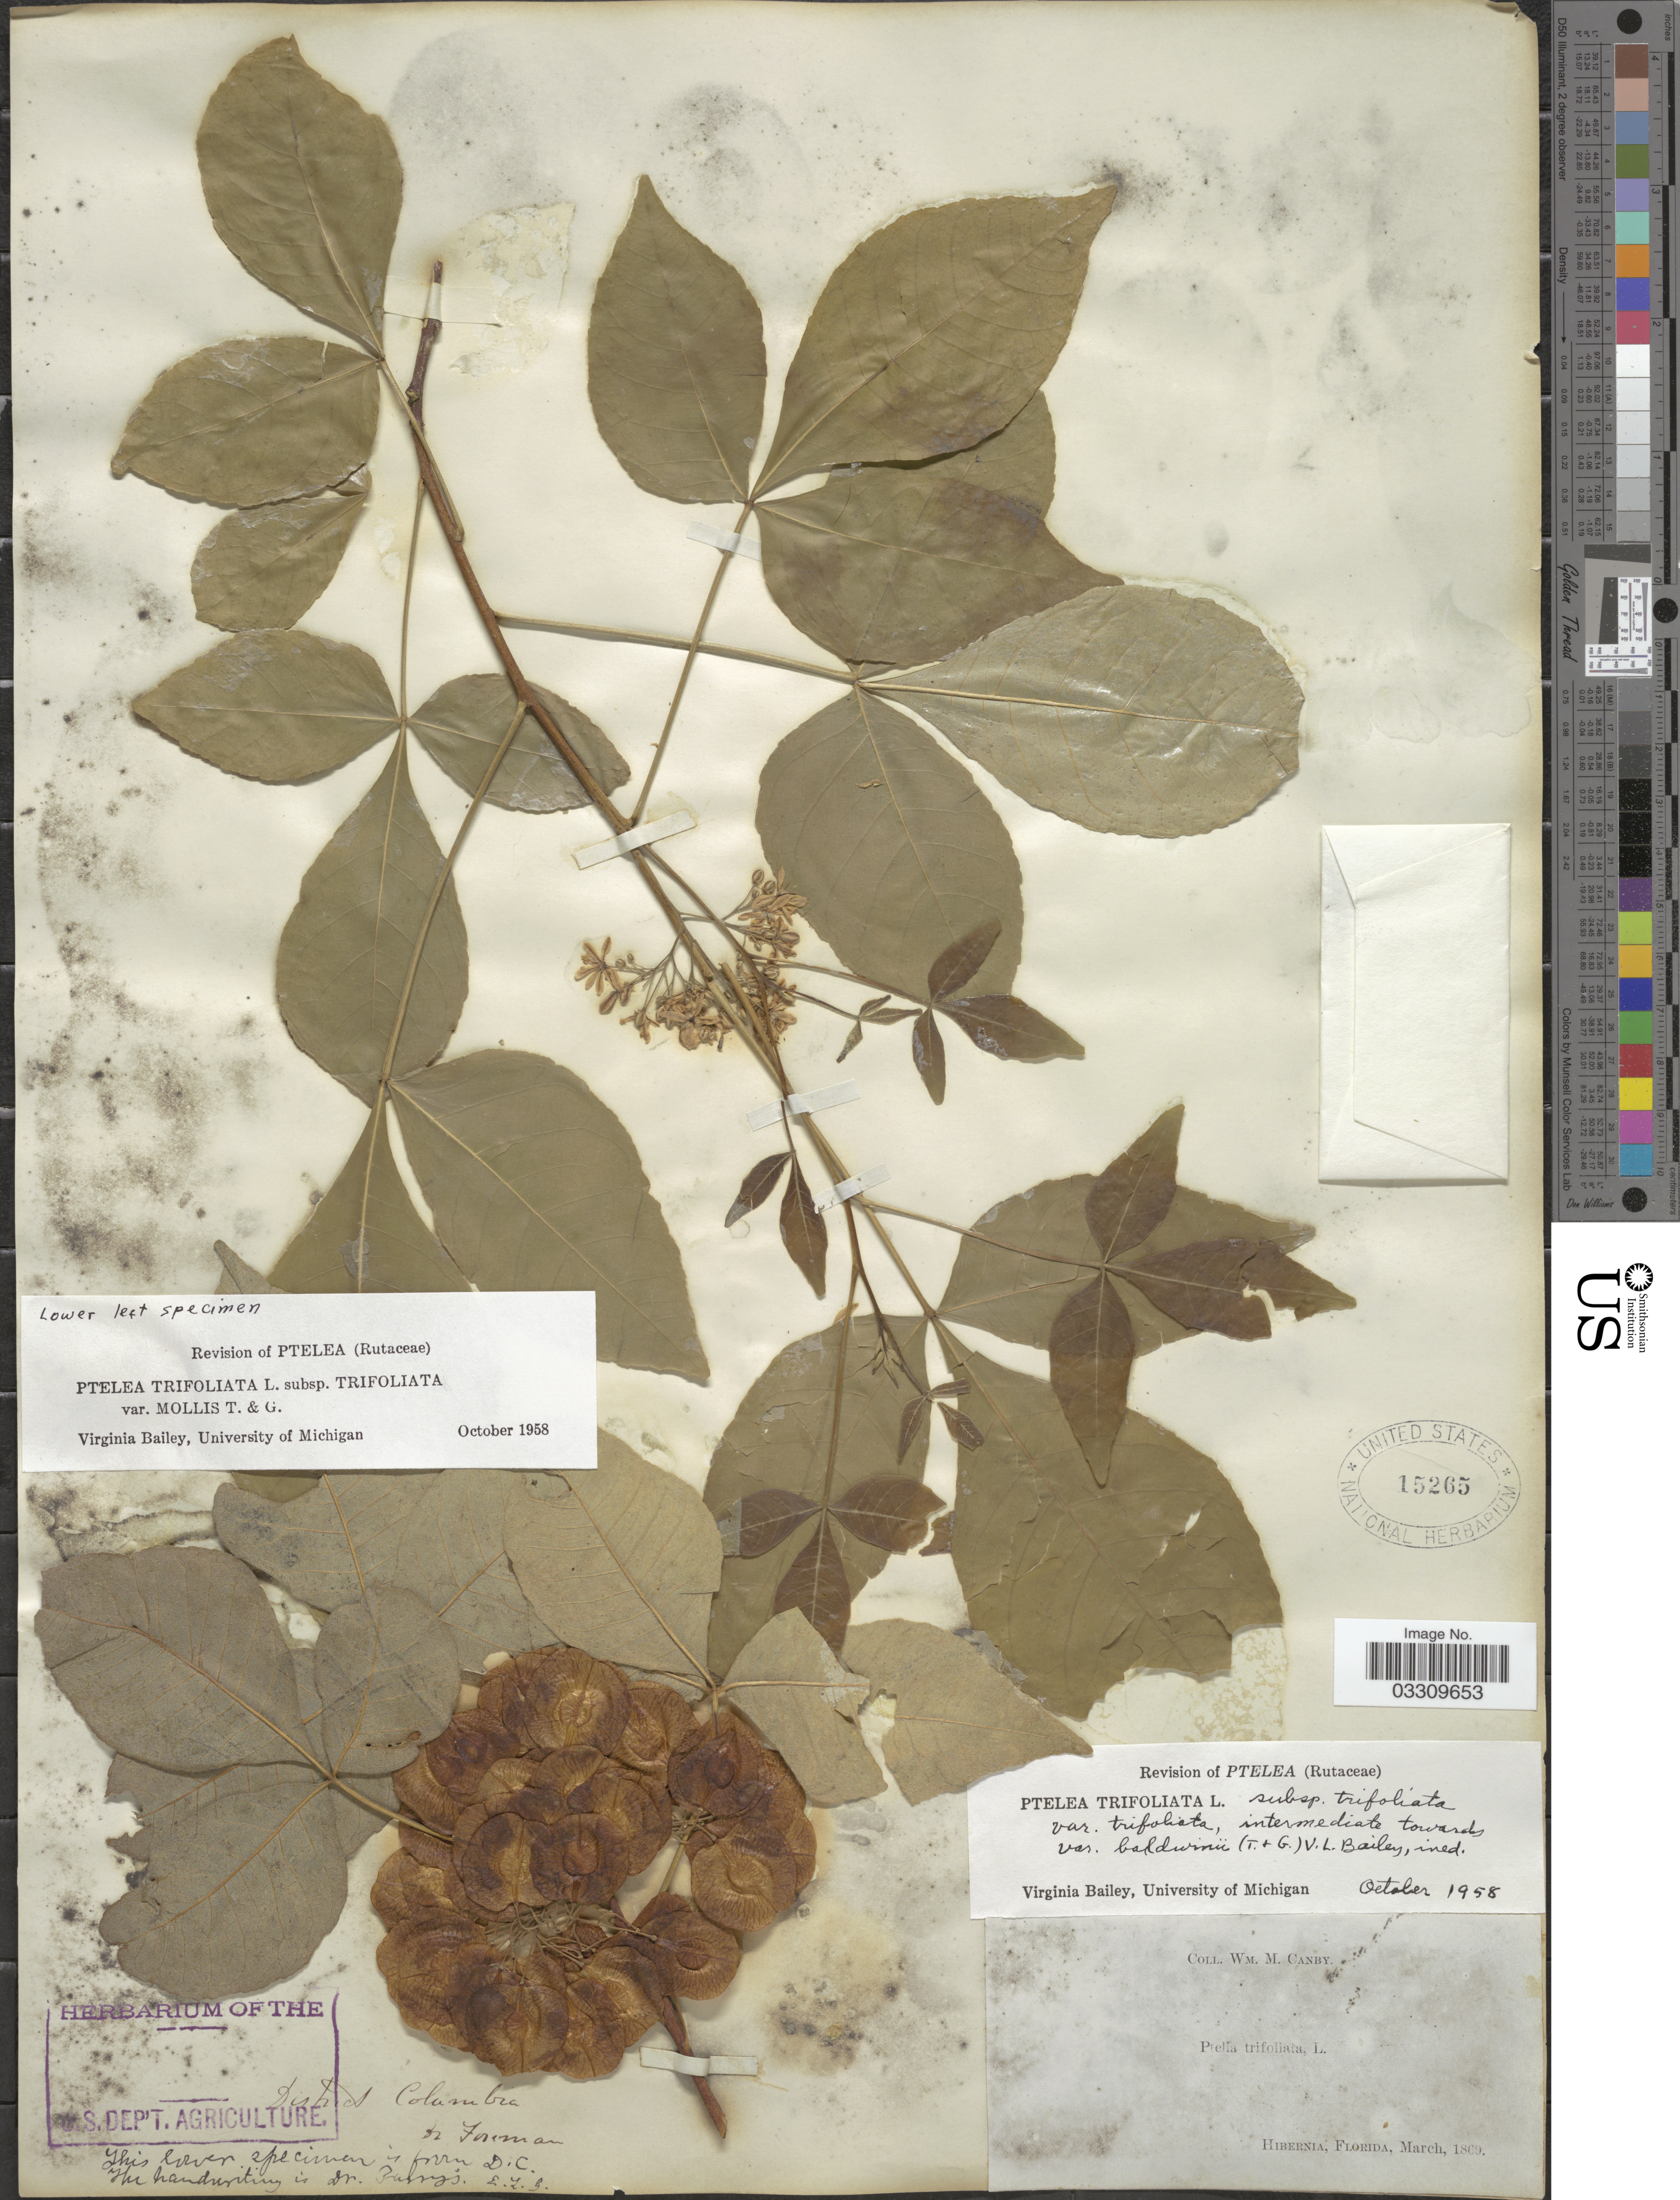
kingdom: Plantae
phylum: Tracheophyta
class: Magnoliopsida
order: Sapindales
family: Rutaceae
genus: Ptelea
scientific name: Ptelea trifoliata var. baldwinii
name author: (Torr. & A. Gray) D.B. Ward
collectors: W. M. Canby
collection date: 1869-03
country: United States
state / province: Florida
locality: Hibernia.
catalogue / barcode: US 15265